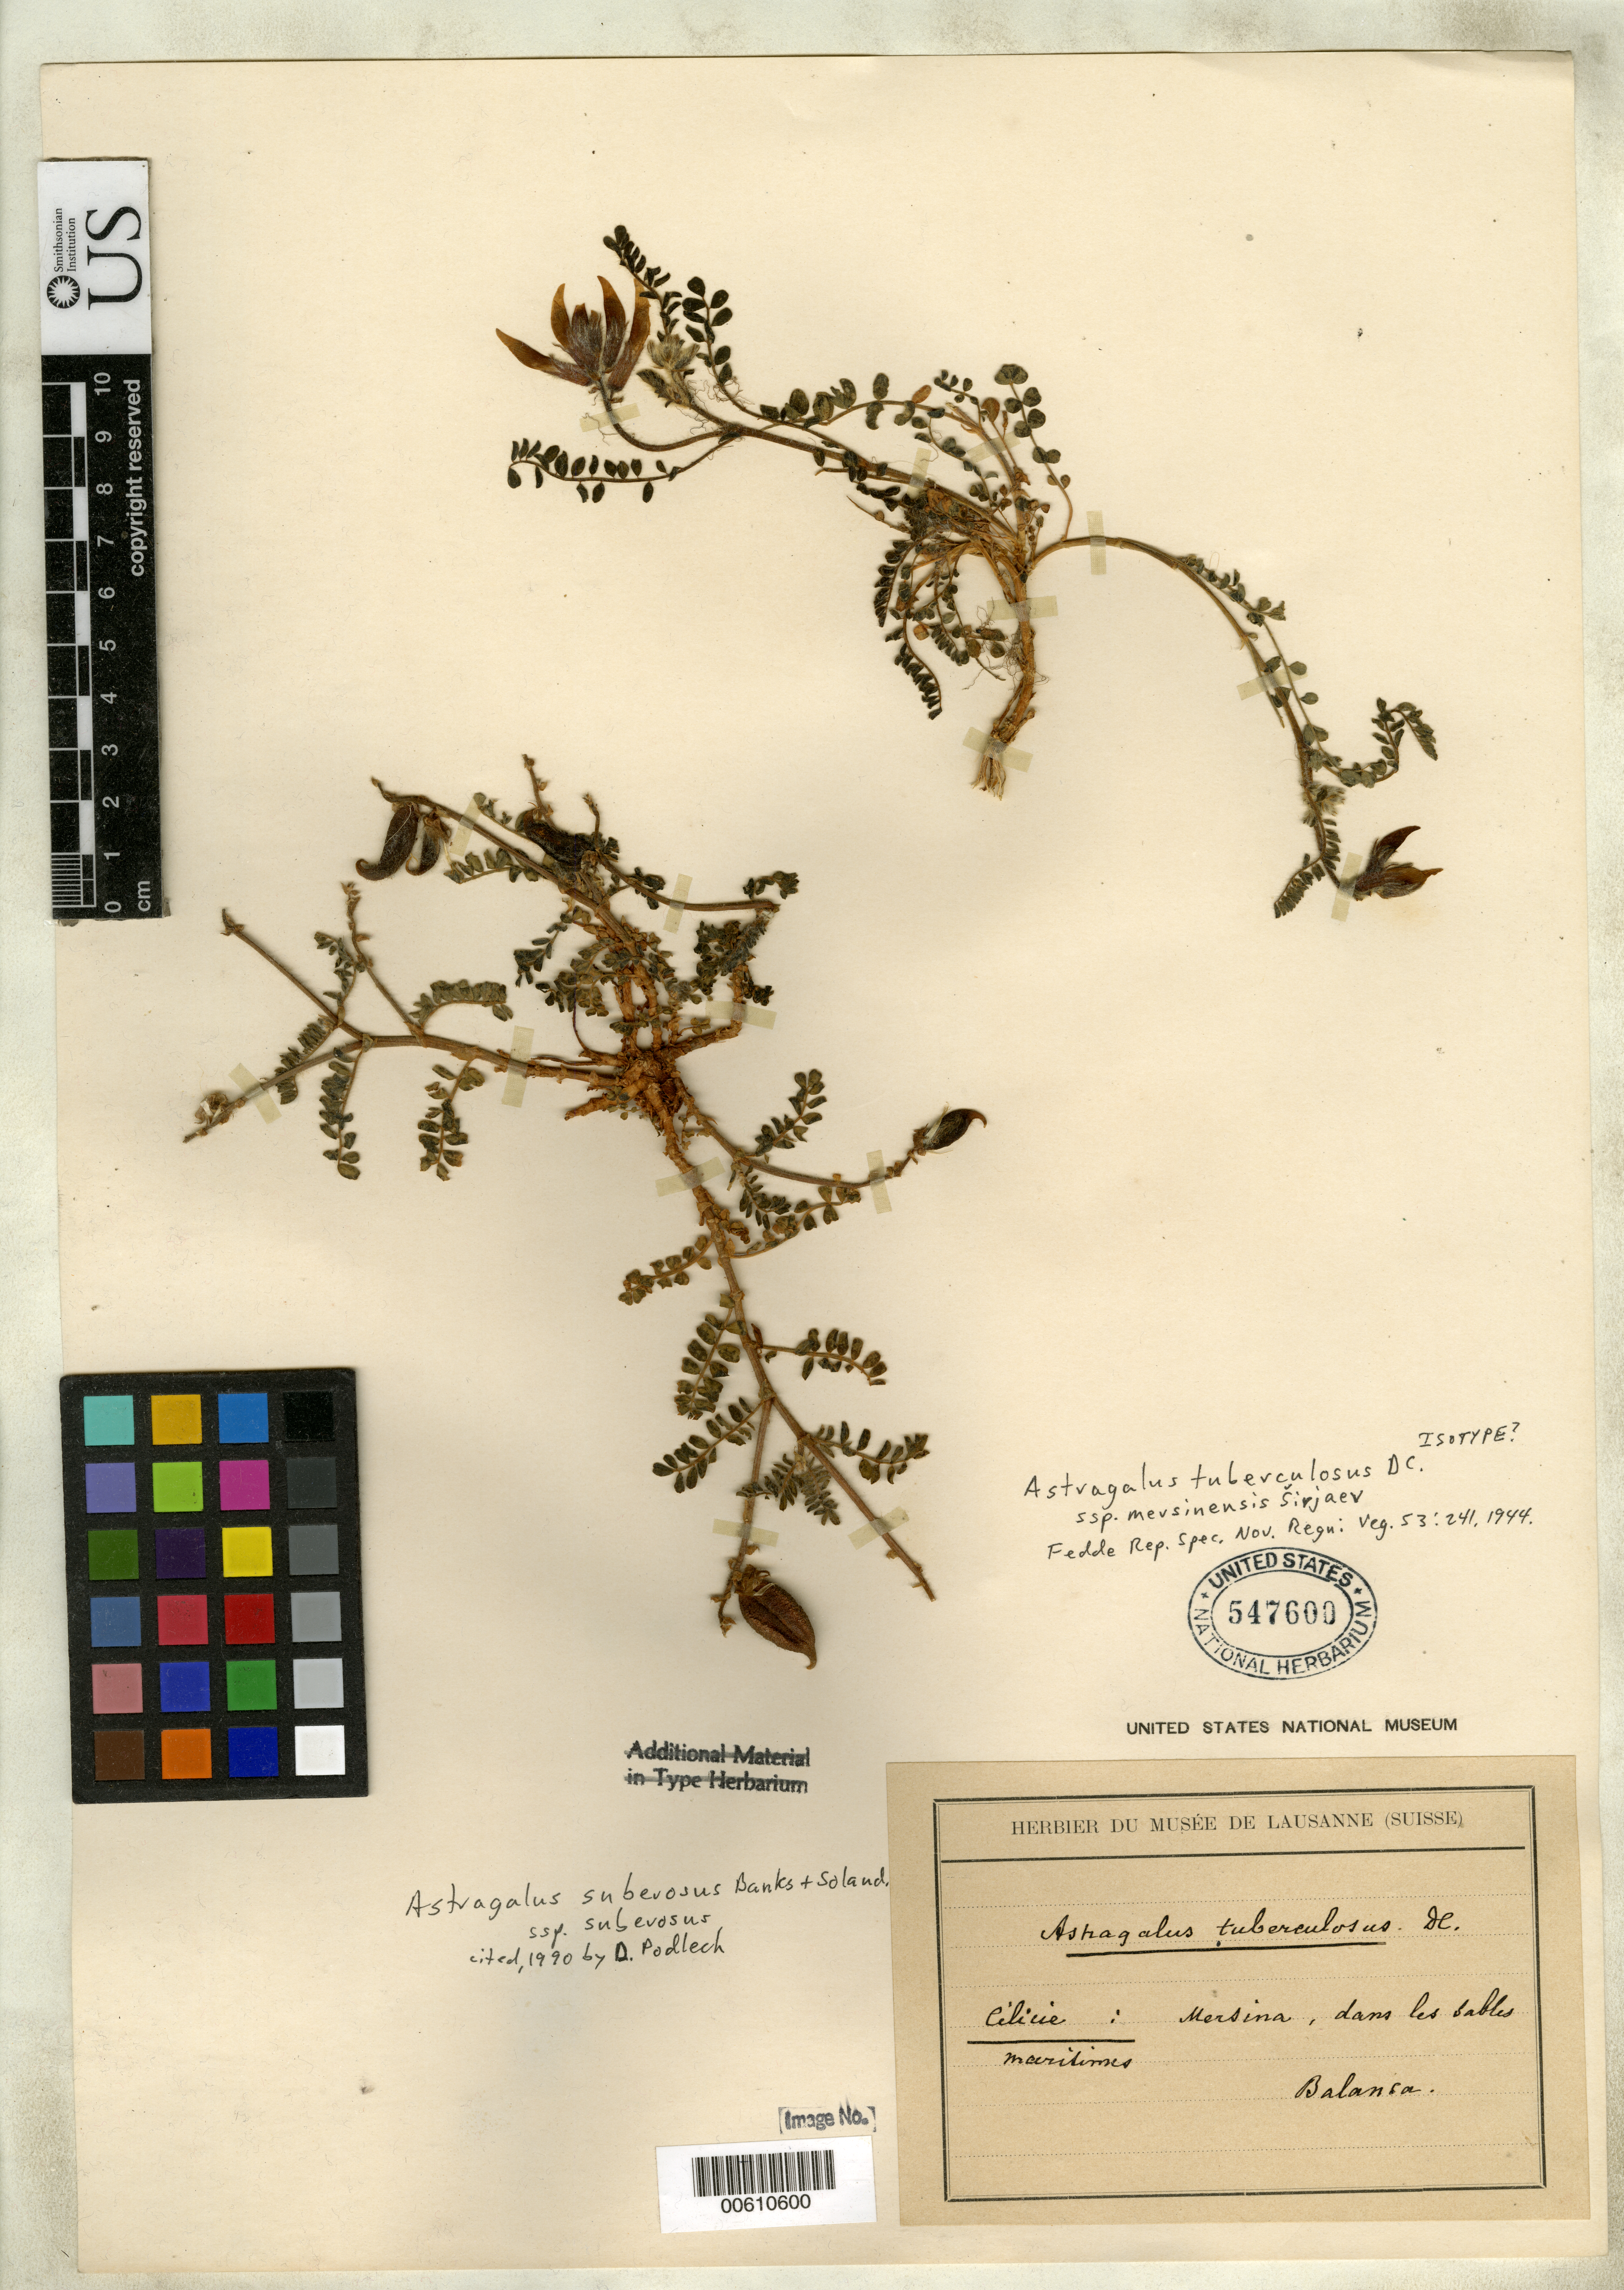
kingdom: Plantae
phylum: Tracheophyta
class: Magnoliopsida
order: Fabales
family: Fabaceae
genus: Astragalus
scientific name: Astragalus tuberculosus subsp. mersinensis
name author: Širj.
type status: Possible Isotype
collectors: B. Balansa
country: Turkey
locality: Mersina, Cilicie.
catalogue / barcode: US 547600